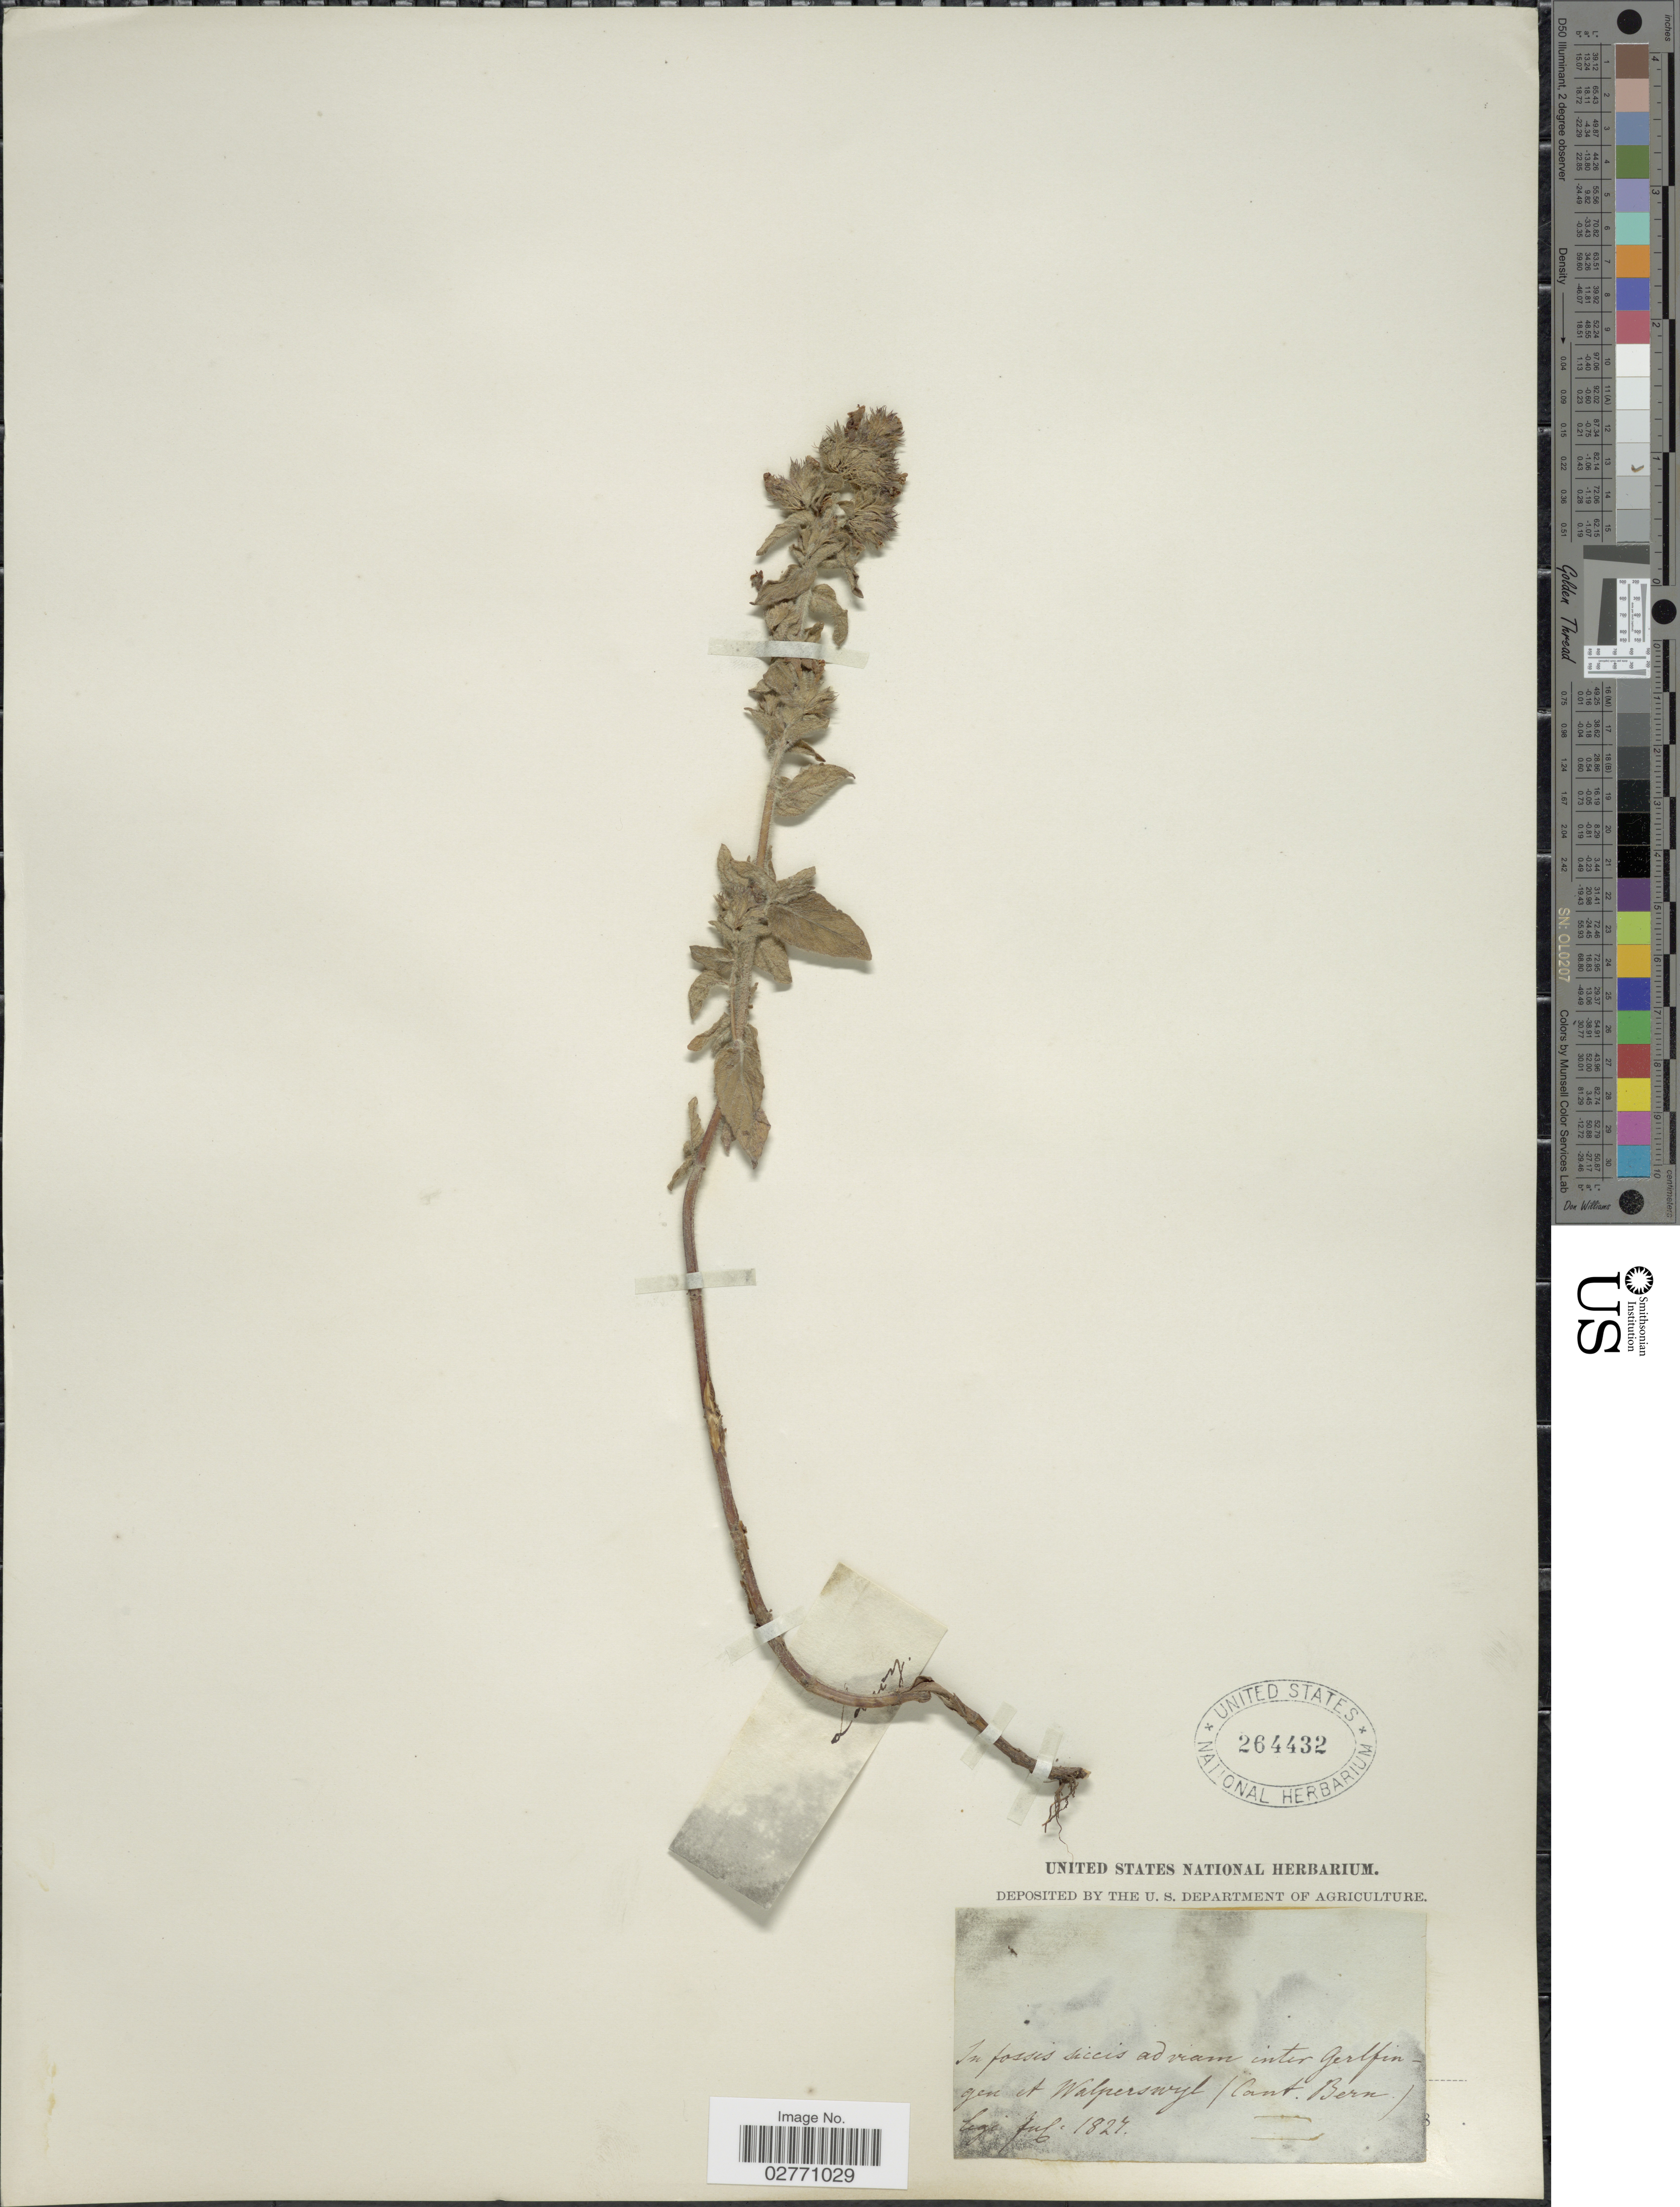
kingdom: Plantae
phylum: Tracheophyta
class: Magnoliopsida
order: Lamiales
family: Lamiaceae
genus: Sideritis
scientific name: Sideritis sp.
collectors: ex herb. United States National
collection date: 1827-07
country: Switzerland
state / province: Bern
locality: In fossis siccis ad viam inter Gerlfingen et Walperswyl (Cant. Bern.).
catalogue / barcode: US 264432